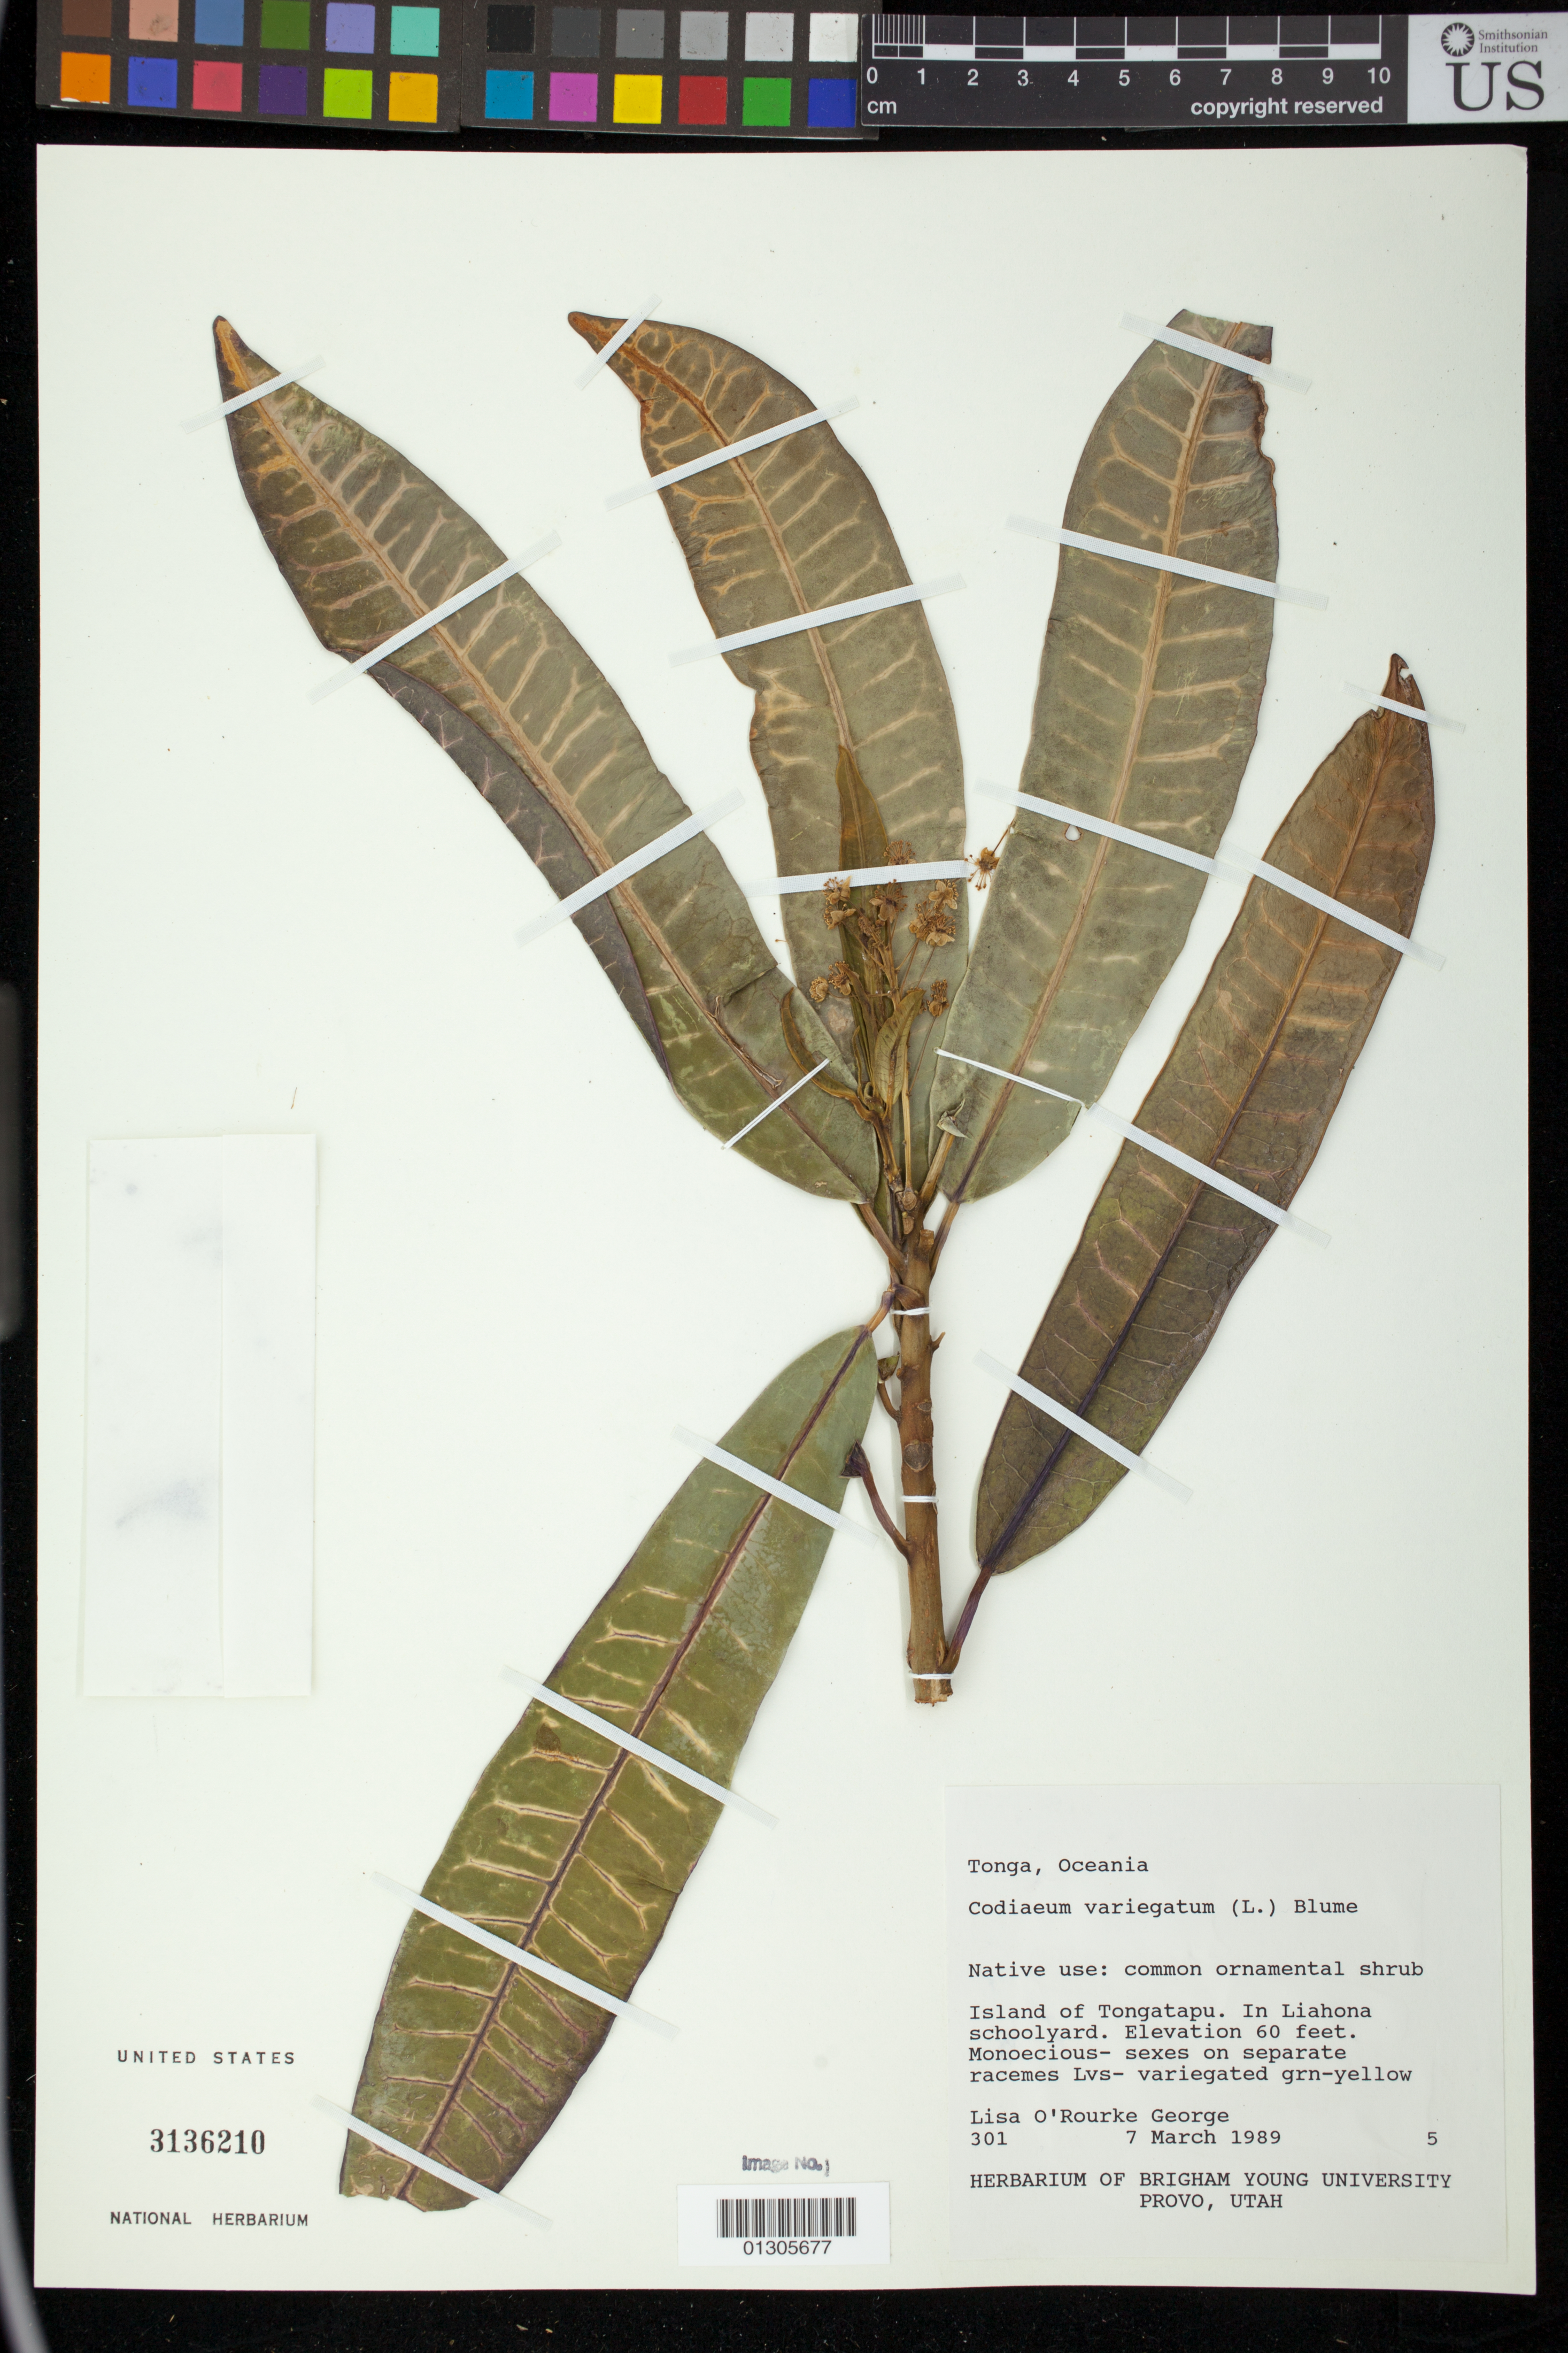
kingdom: Plantae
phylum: Tracheophyta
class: Magnoliopsida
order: Malpighiales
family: Euphorbiaceae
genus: Codiaeum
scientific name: Codiaeum variegatum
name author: (L.) Rumph. ex A. Juss.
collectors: L. George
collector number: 301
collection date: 1989-03-07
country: Tonga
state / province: Tongatapu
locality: In Liahona schoolyard.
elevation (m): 18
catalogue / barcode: US 3136210